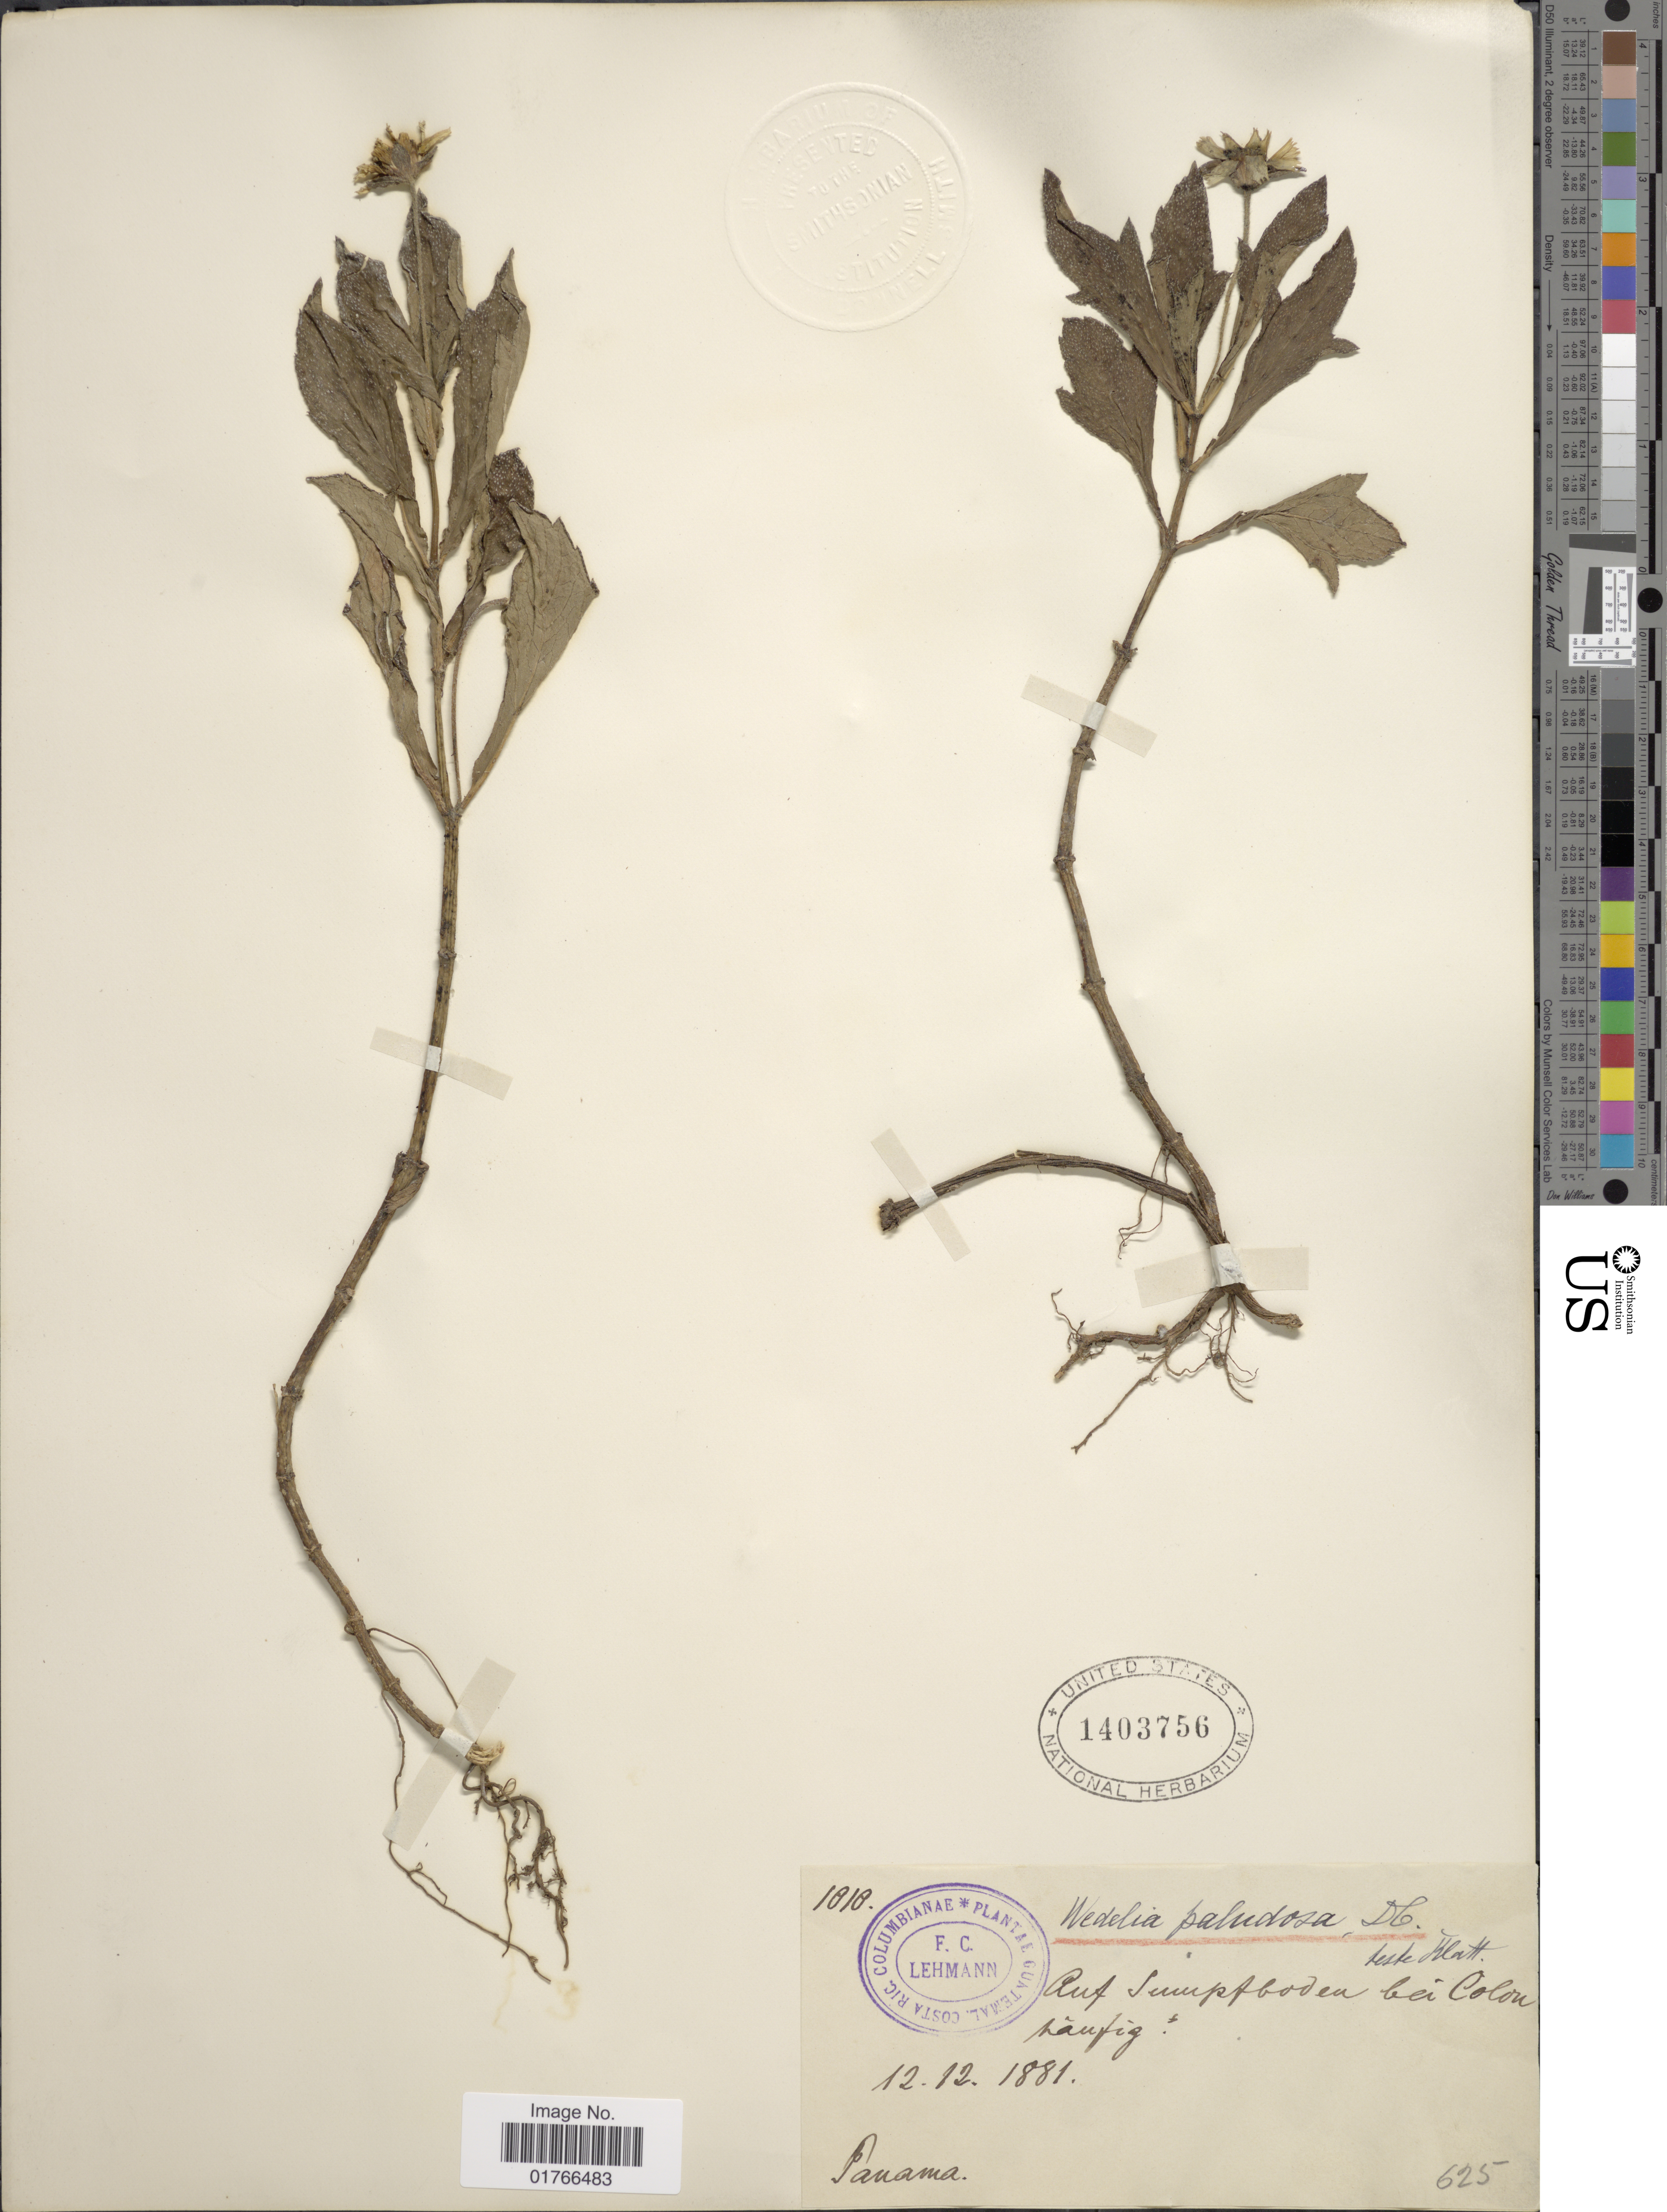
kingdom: Plantae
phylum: Tracheophyta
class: Magnoliopsida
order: Asterales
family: Asteraceae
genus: Sphagneticola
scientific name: Sphagneticola trilobata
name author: (L.) Pruski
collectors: F. C. Lehmann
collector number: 1818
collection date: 1881-12-12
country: Panama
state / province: Colón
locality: Bei Colon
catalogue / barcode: US 1403756